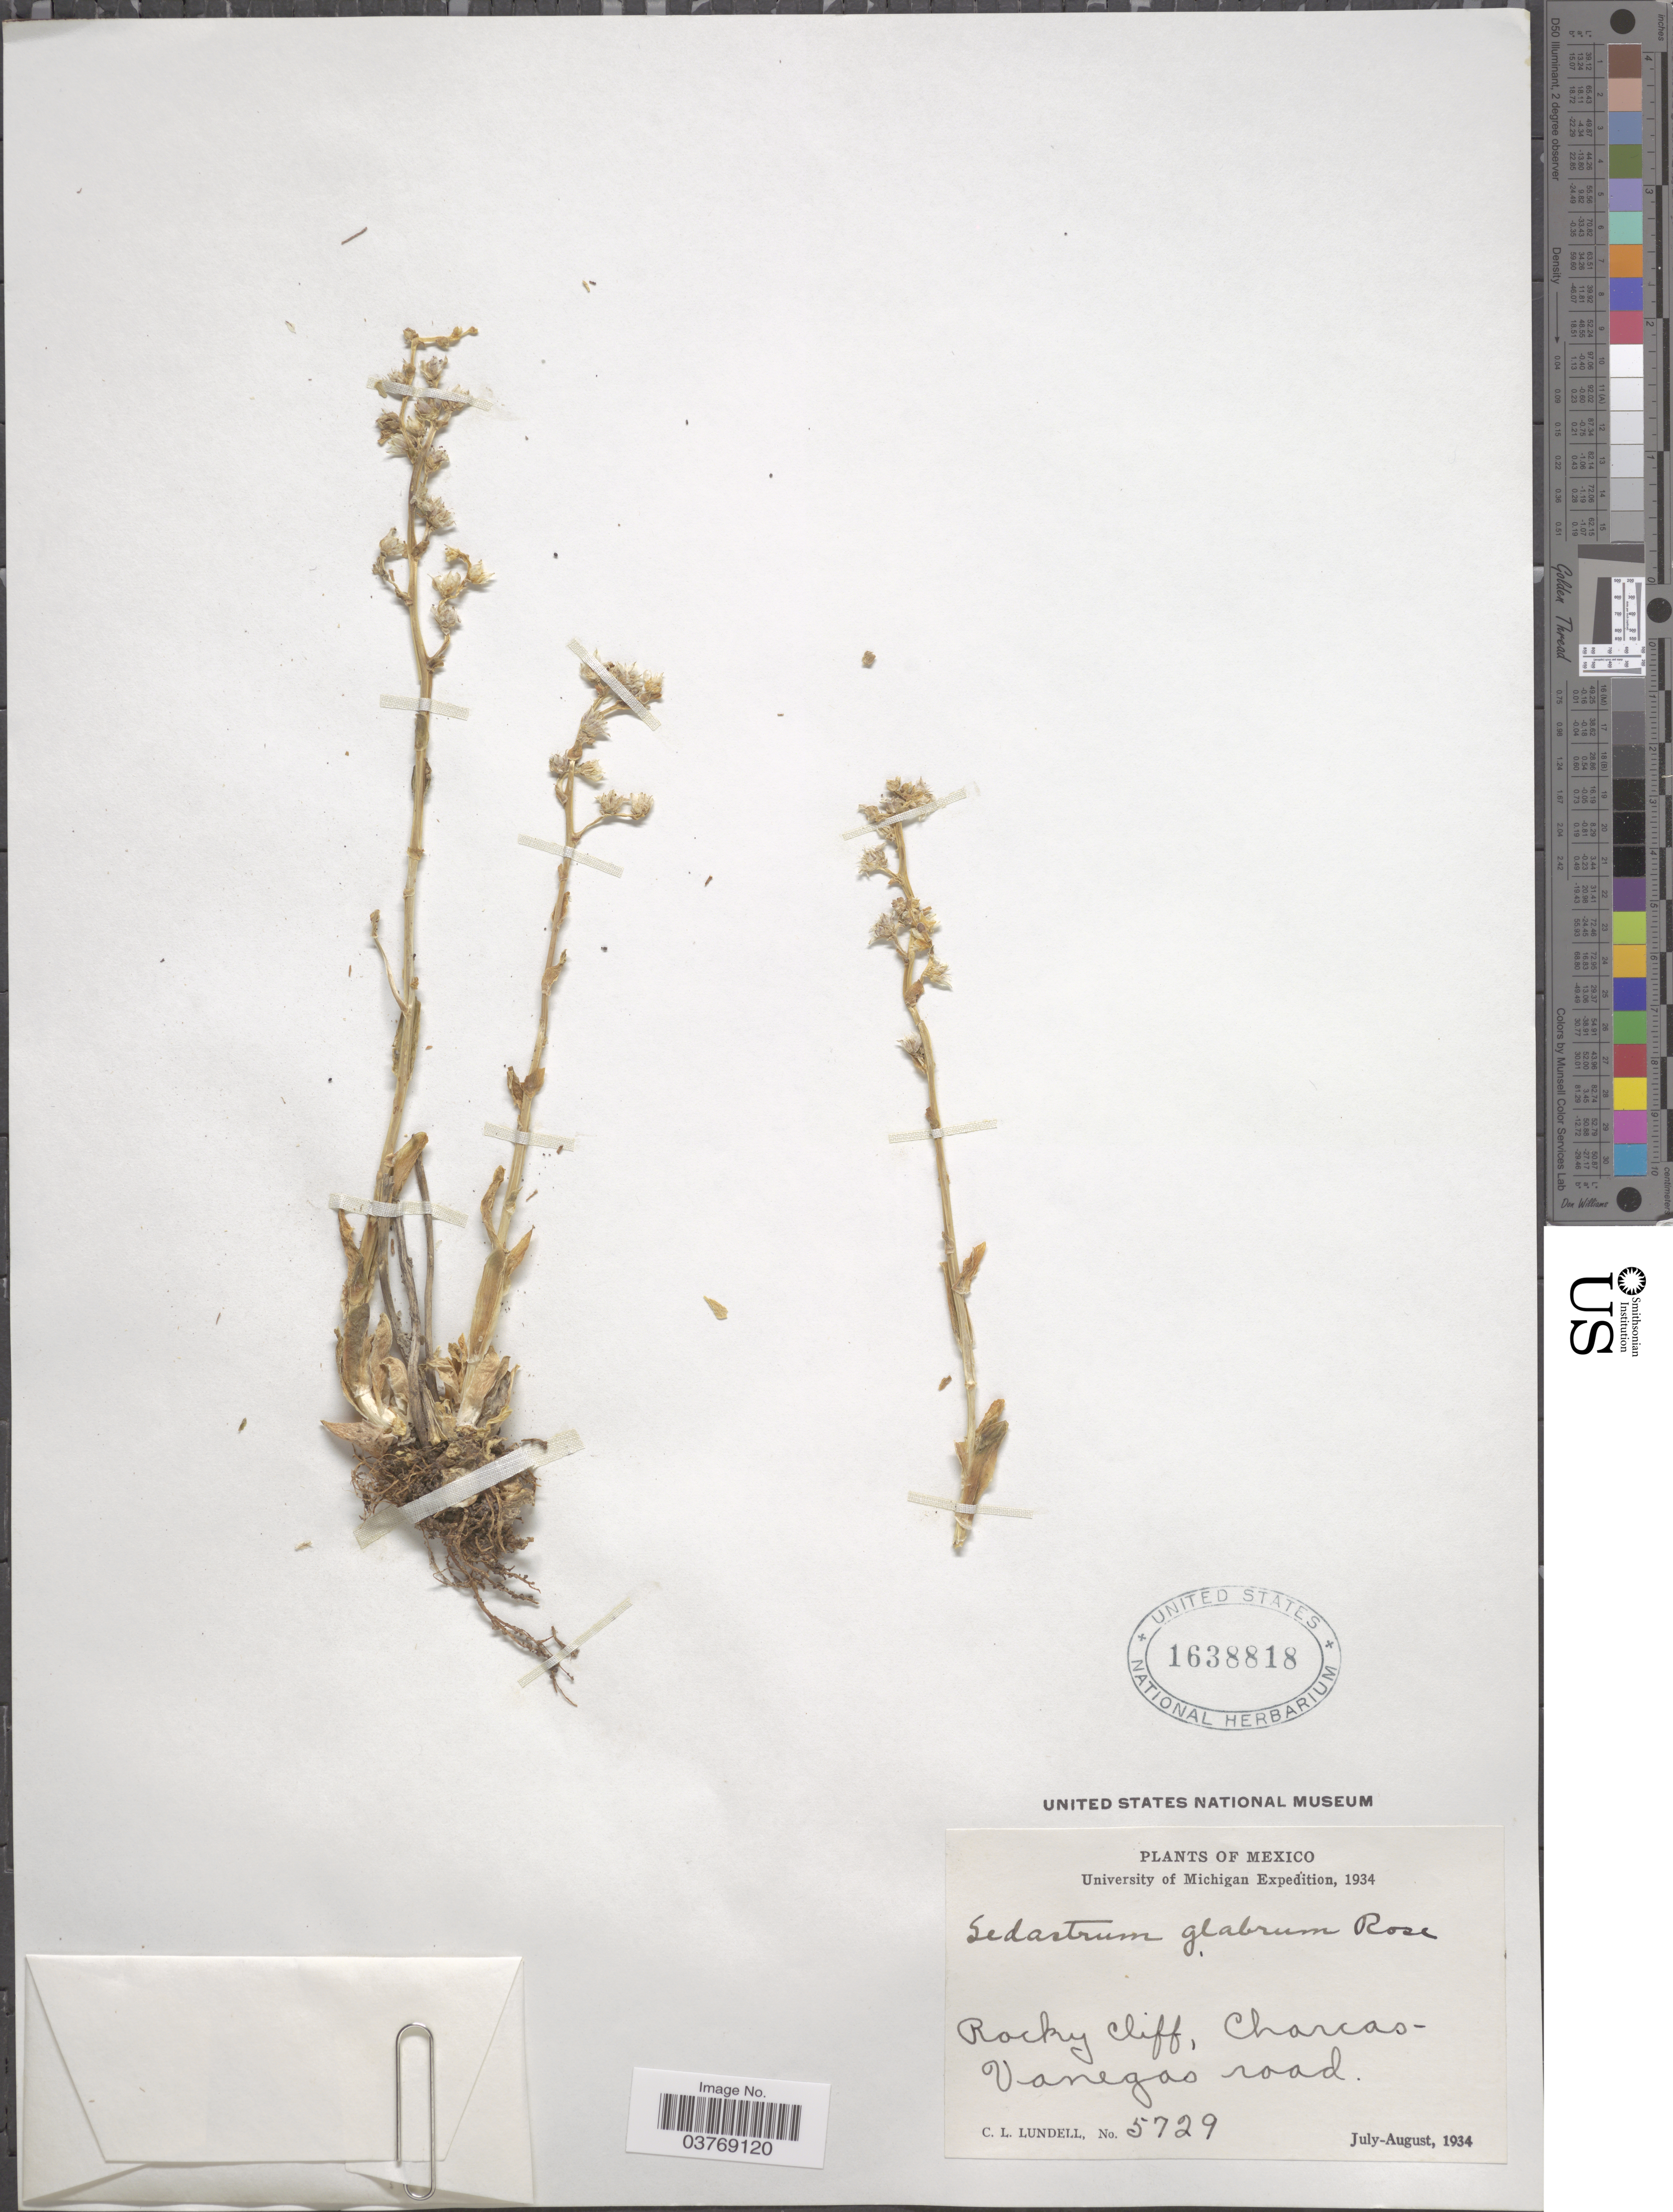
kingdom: Plantae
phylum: Tracheophyta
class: Magnoliopsida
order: Saxifragales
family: Crassulaceae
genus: Sedum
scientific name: Sedum glabrum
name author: (Rose) Praeger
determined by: Strong, Mark T., (BOT), Smithsonian Institution - National Museum of Natural History (UNITED STATES)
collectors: C. L. Lundell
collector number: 5729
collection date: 1934-07/1934-08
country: Mexico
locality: Rocky clliff, Charcas- Vanegas road.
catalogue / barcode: US 1638818